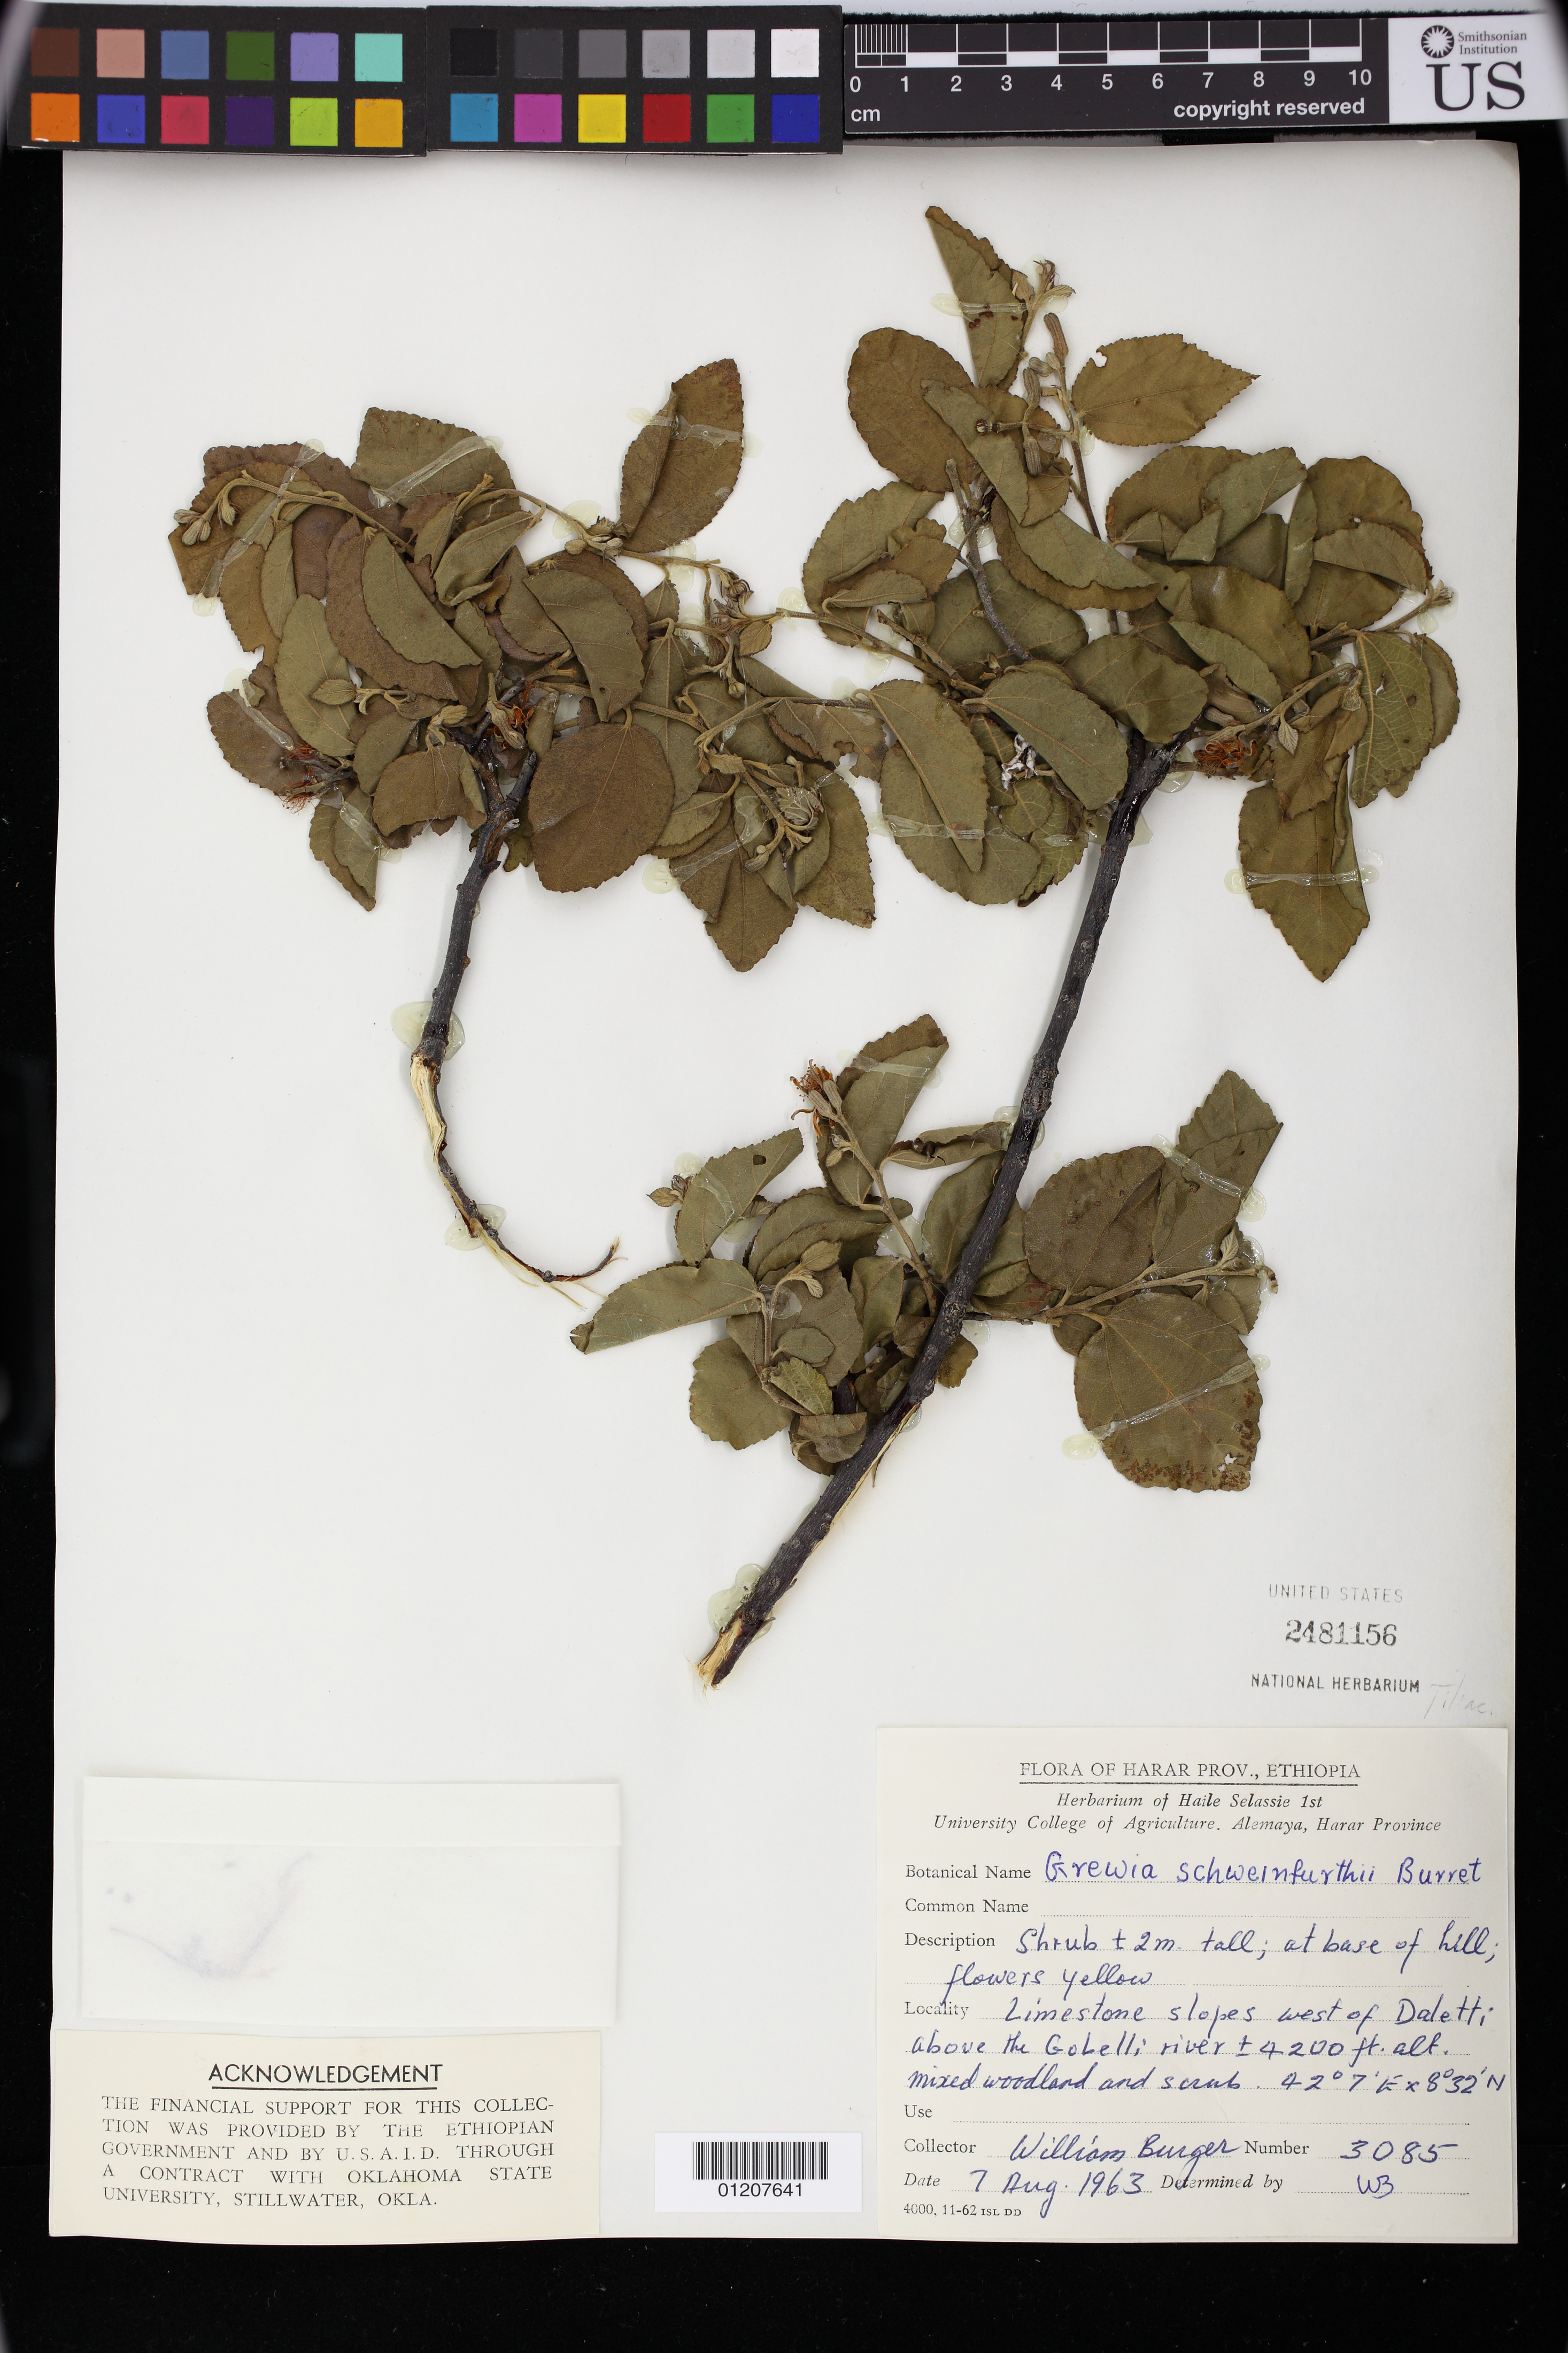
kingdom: Plantae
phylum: Tracheophyta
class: Magnoliopsida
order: Malvales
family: Malvaceae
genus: Grewia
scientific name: Grewia schweinfurthii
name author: Burret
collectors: W. Burger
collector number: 3085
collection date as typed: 08 Jul 1963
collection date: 1963-07-08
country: Ethiopia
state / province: Oromiya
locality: Limestone slopes west of Daletti above the Gobelli river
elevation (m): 1280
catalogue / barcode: US 2481156